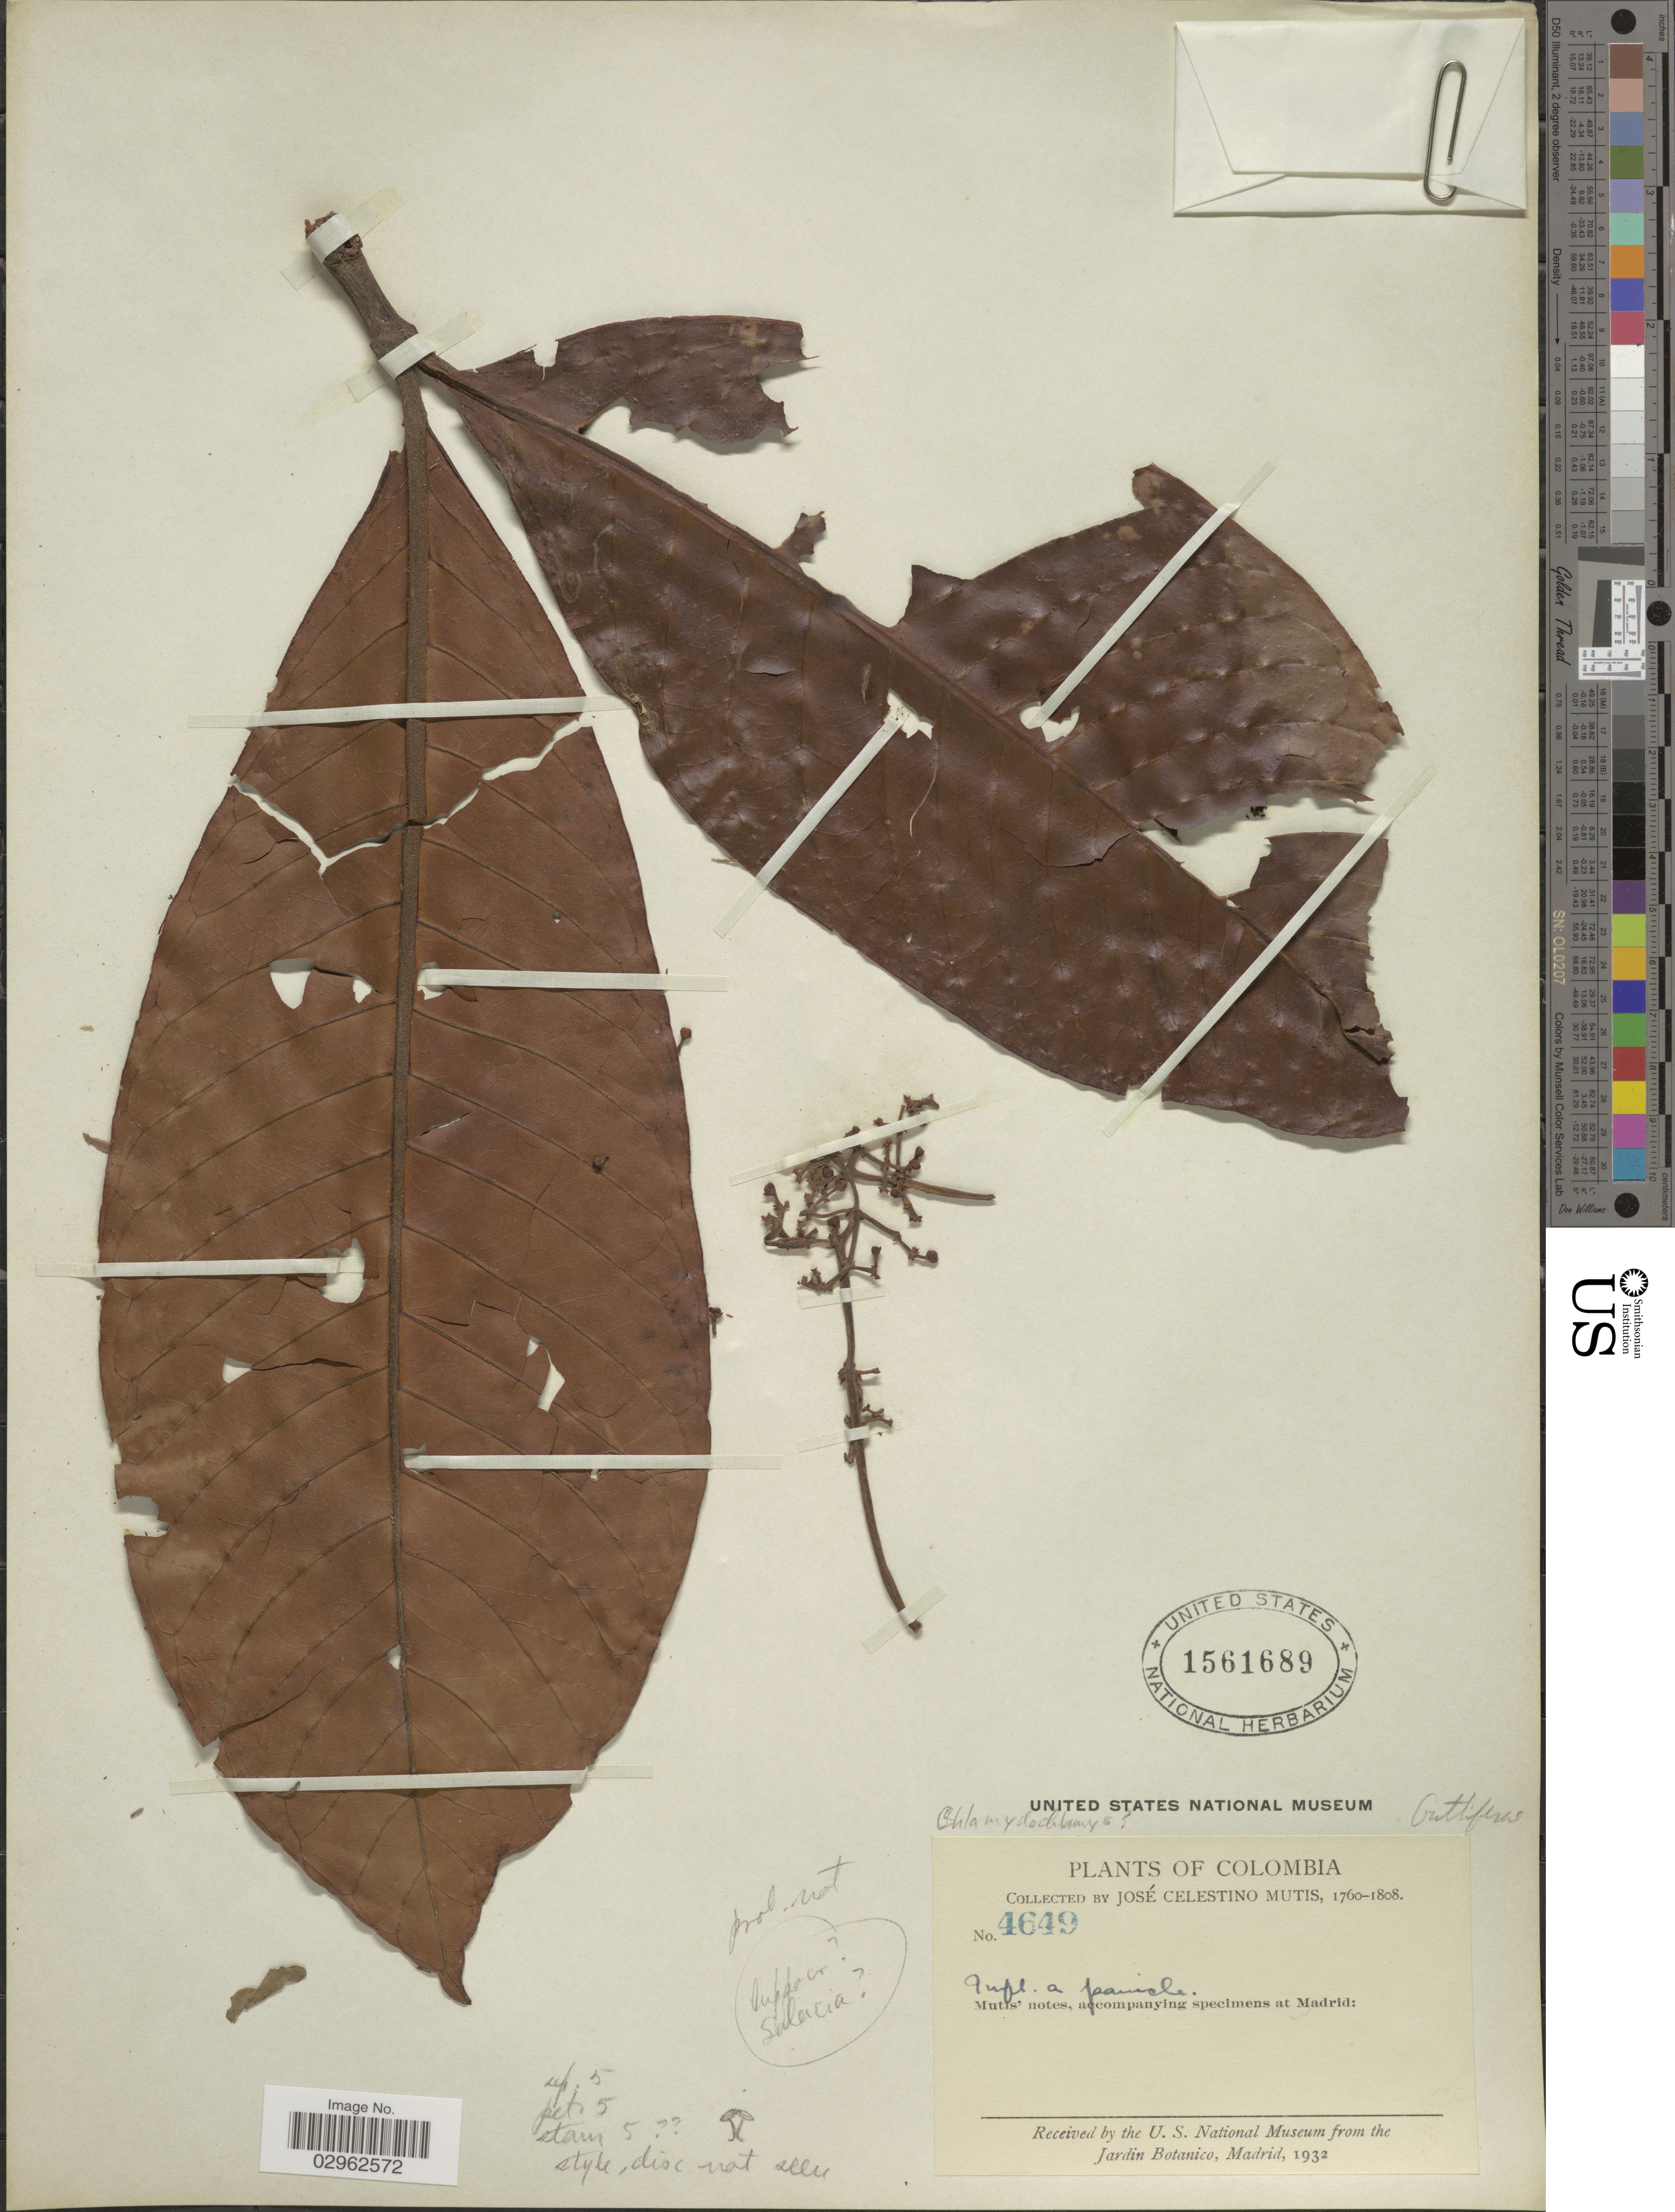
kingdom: Plantae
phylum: Tracheophyta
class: Magnoliopsida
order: Malpighiales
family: Clusiaceae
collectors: J. C. B. Mutis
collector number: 4649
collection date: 1760/1808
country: Colombia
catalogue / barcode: US 1561689